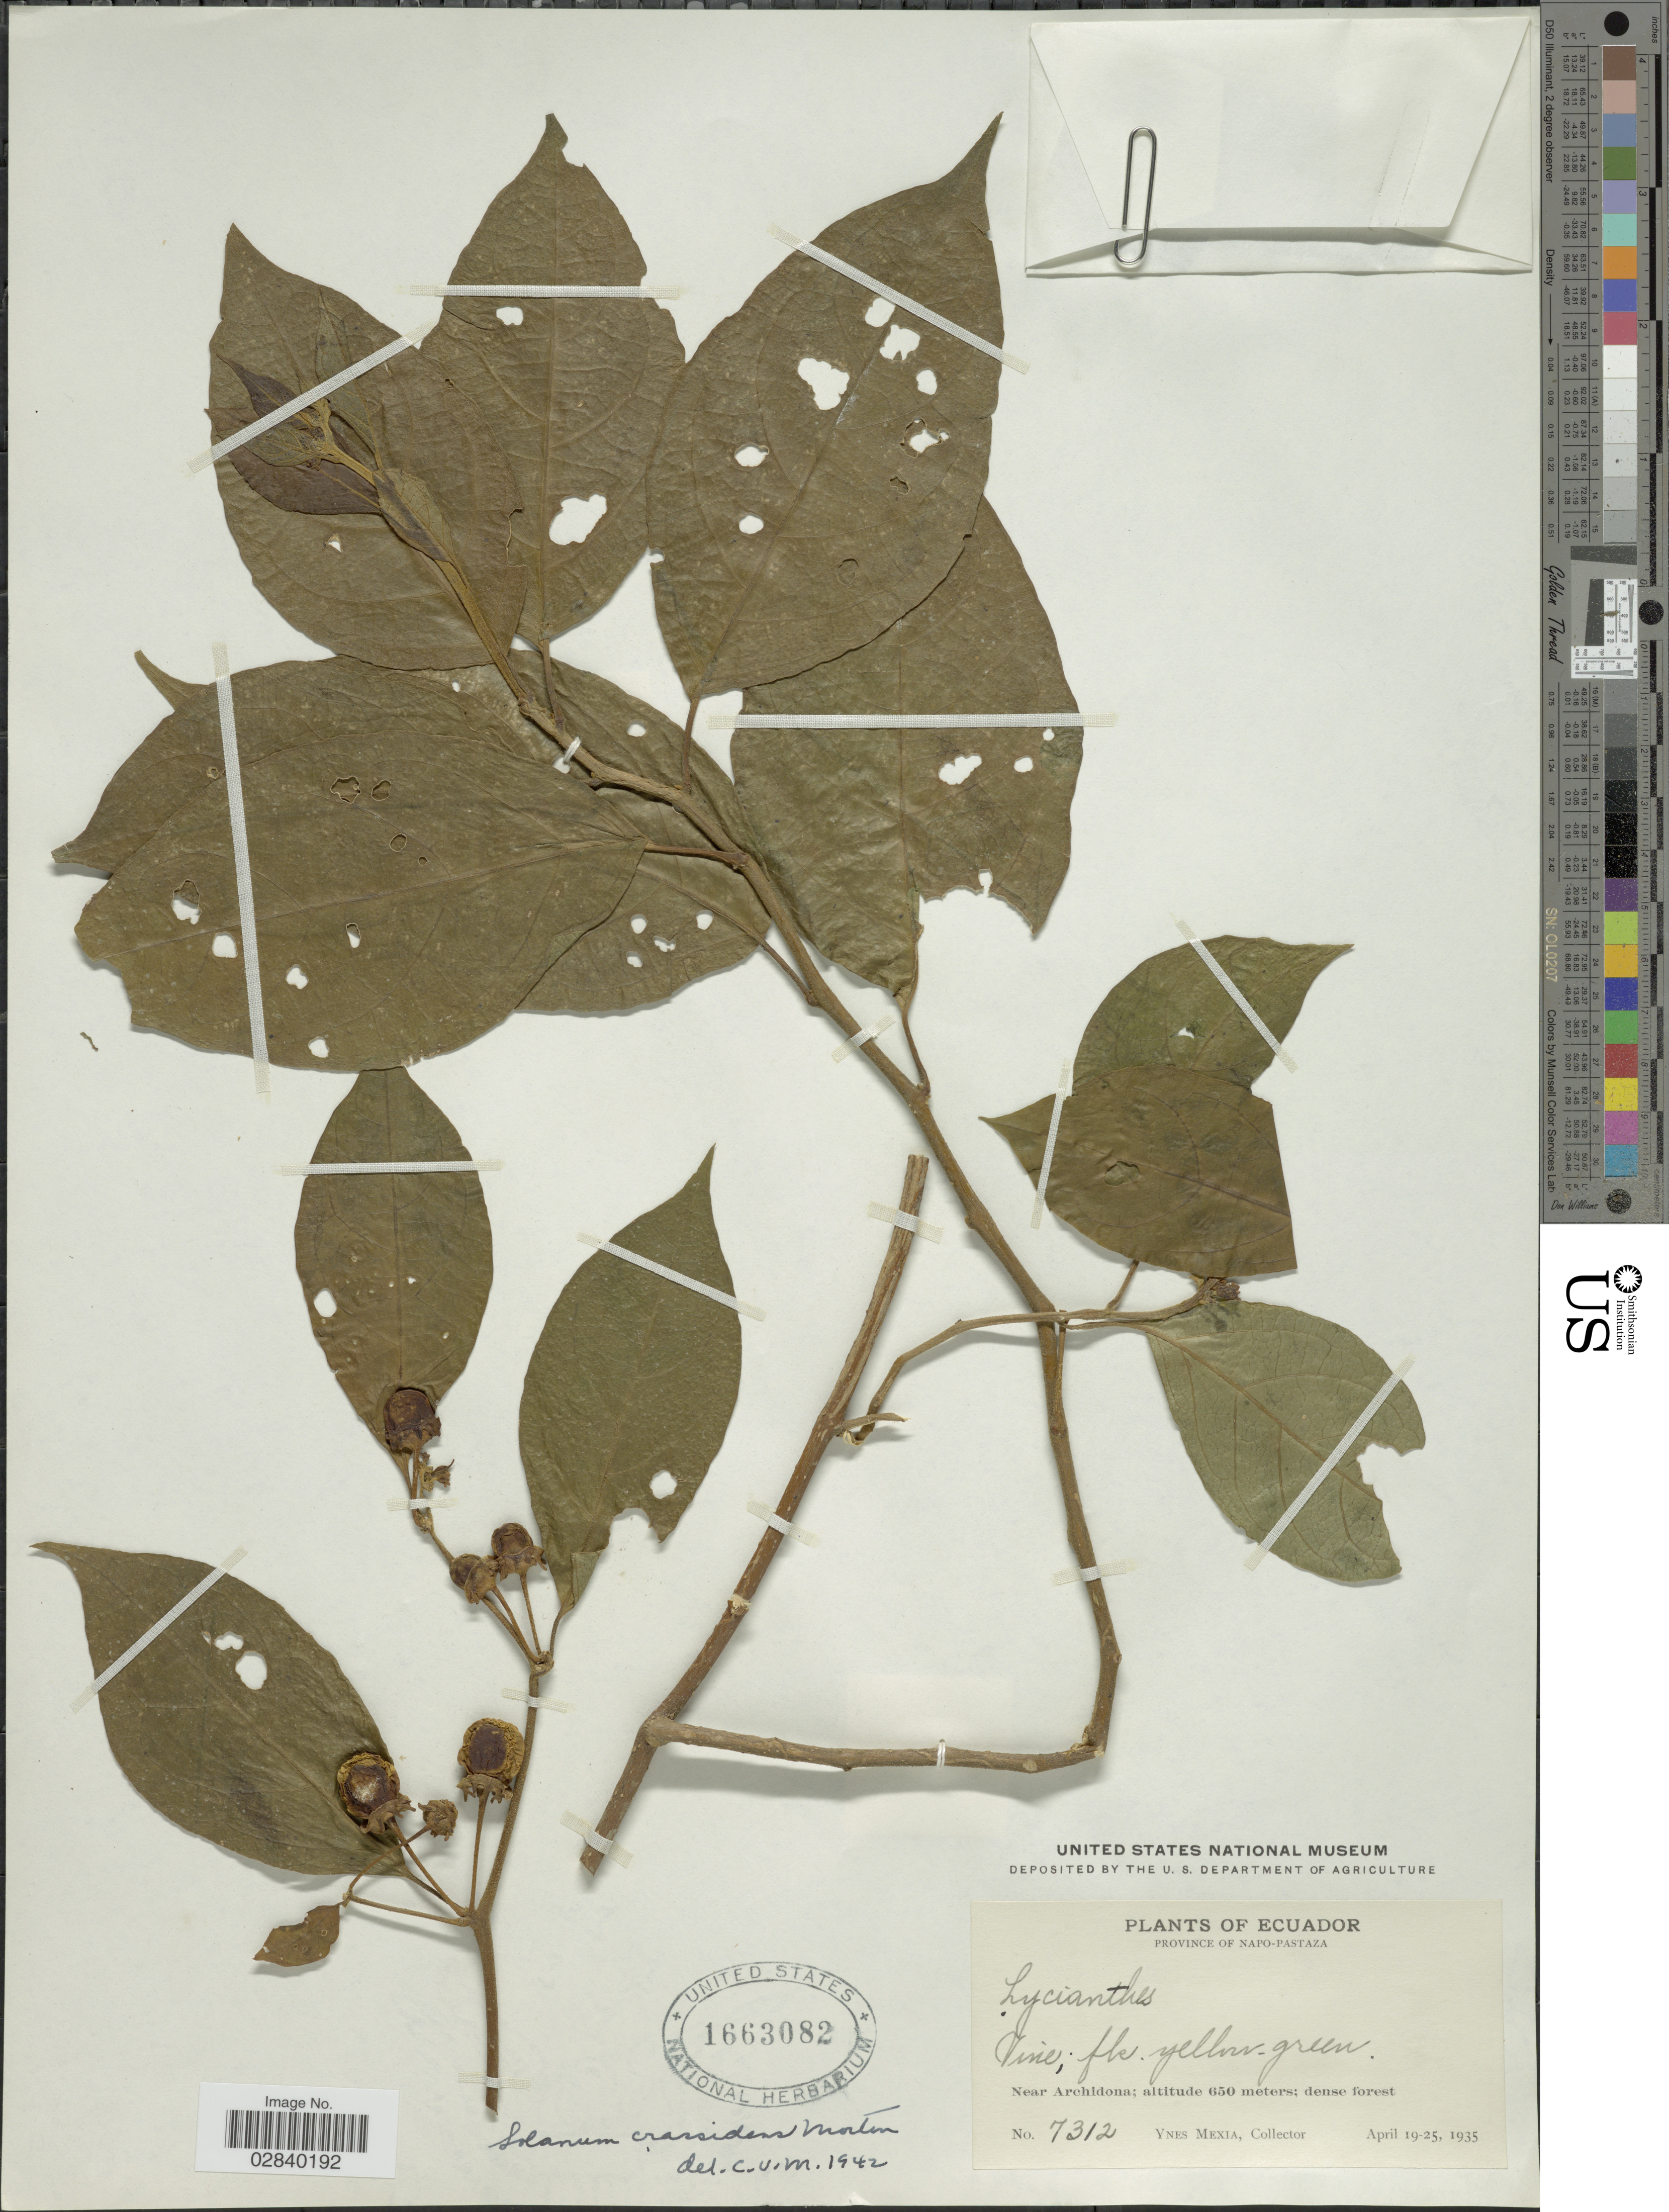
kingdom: Plantae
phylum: Tracheophyta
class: Magnoliopsida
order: Solanales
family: Solanaceae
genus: Lycianthes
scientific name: Lycianthes ecuadorensis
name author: Bitter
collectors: Y. Mexia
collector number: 7312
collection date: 1935-04-19/1935-04-25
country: Ecuador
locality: Province of Napo-Pastaza. Near Archidona.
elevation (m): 650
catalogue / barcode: US 1663082